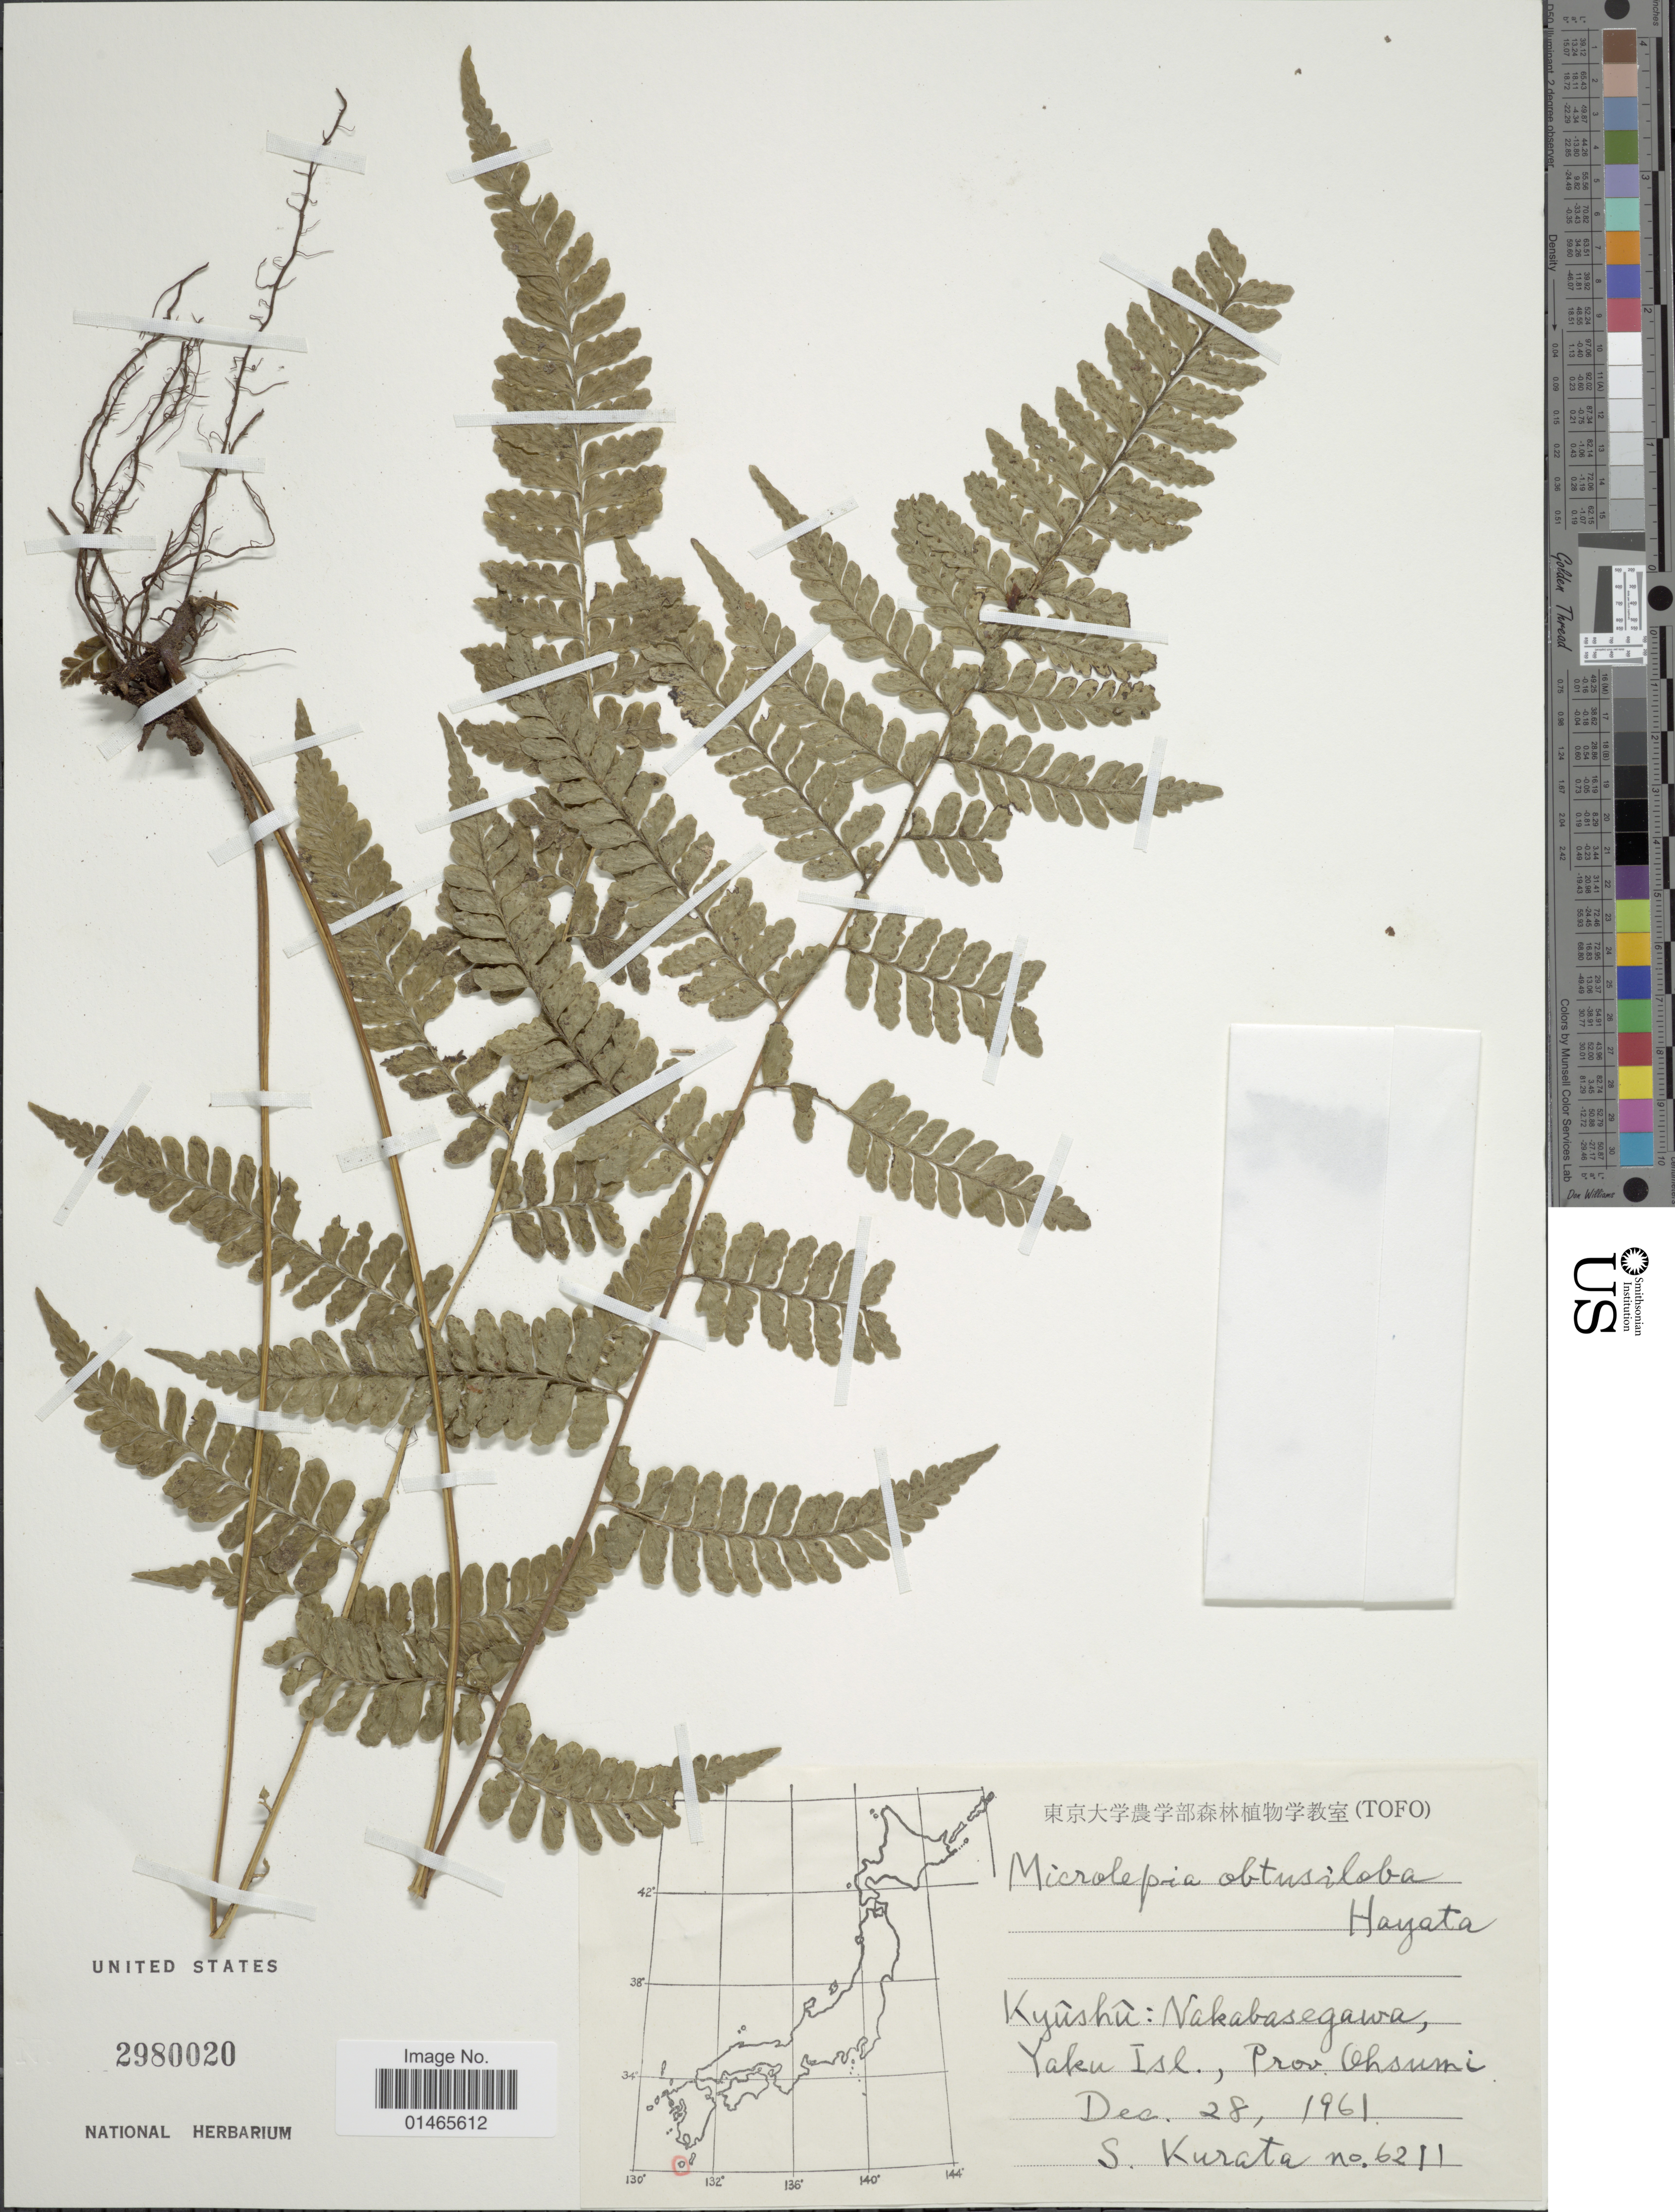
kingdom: Plantae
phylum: Tracheophyta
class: Polypodiopsida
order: Polypodiales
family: Dennstaedtiaceae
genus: Microlepia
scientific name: Microlepia obtusiloba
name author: Hayata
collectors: Sa. Kurata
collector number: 6211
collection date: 1961-12-28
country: Japan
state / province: Kagosima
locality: Kyushyu: Nakabasegawa, Yaku Isl., Prov. Ohsumi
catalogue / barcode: US 2980020